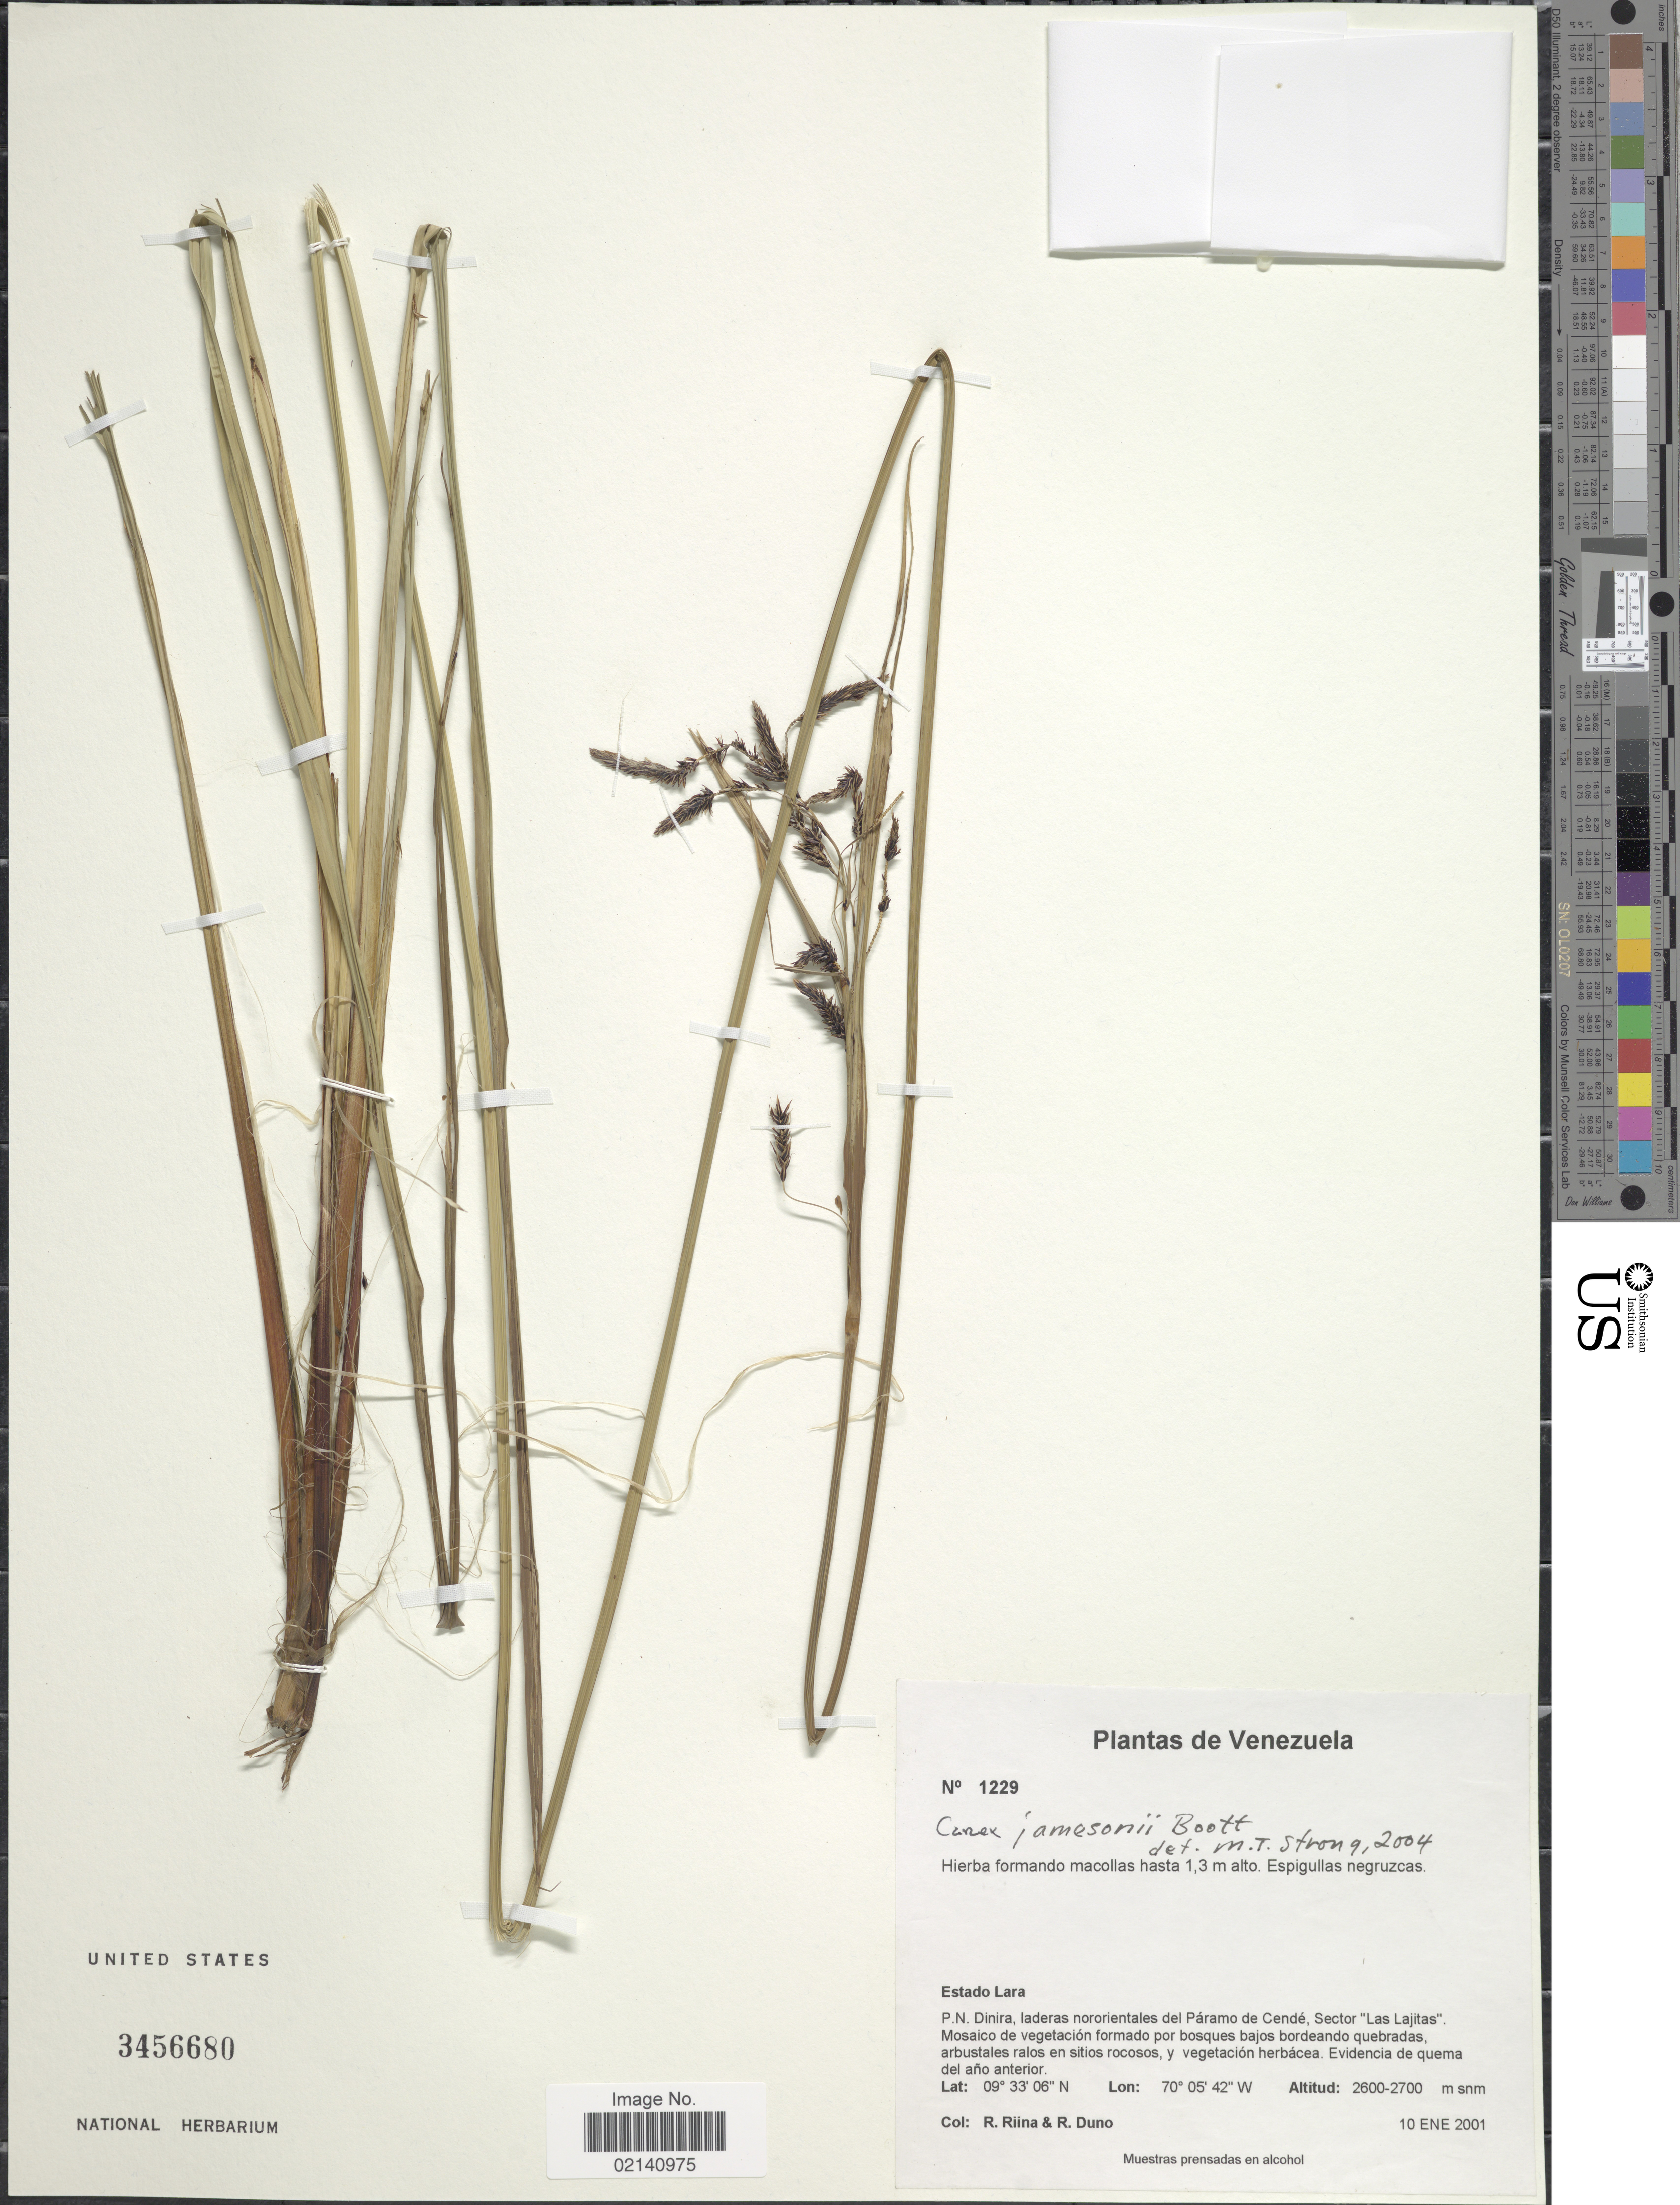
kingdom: Plantae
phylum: Tracheophyta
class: Liliopsida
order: Poales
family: Cyperaceae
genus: Carex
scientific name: Carex jamesonii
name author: Boott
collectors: R. Riina & R. Duno de Stefano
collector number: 1229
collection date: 2001-01-10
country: Venezuela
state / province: Lara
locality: Estado Lara, P.N. Dinira, ladera nororientales del Paramo de Cende, Sector "Las Lajitas"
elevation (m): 2600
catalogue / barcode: US 3456680